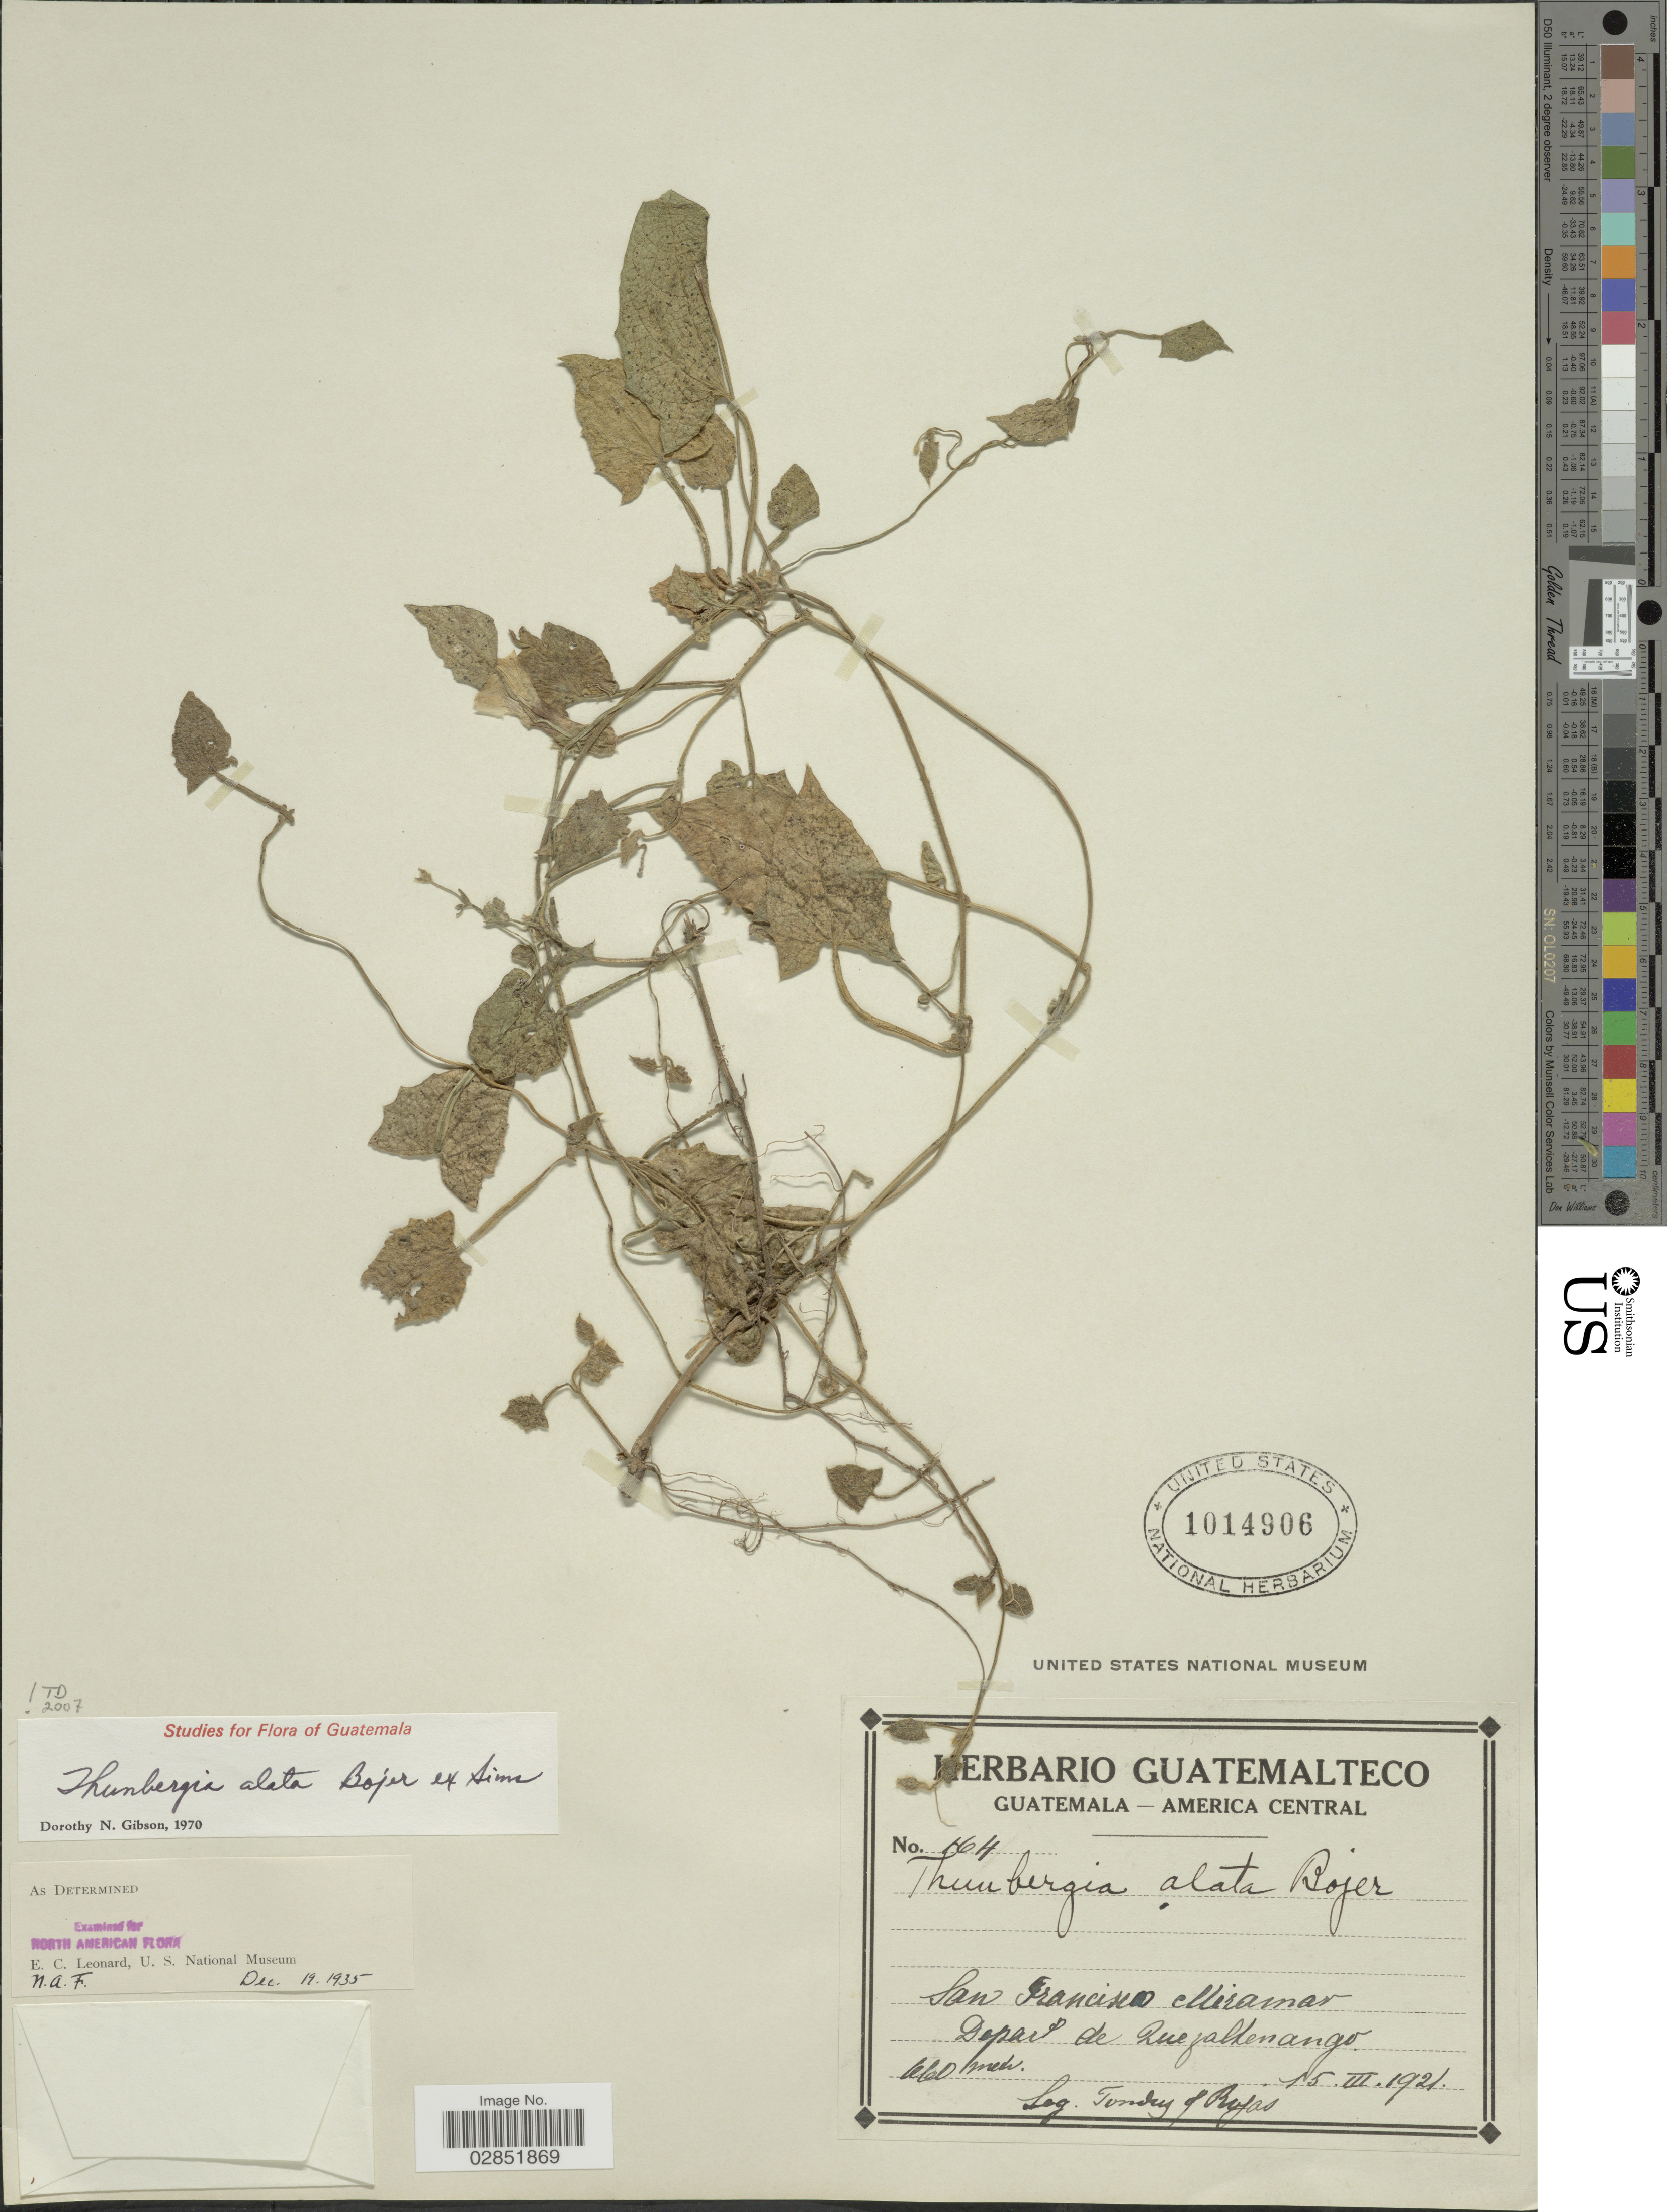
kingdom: Plantae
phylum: Tracheophyta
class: Magnoliopsida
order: Lamiales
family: Acanthaceae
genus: Thunbergia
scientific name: Thunbergia alata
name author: Bojer ex Sims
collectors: Tonduz & Rojas, --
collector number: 164*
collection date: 1921-03-15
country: Guatemala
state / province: Quetzaltenango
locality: San Francisco Miramar, Depart. de Quezaltenango.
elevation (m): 660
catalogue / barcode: US 1014906